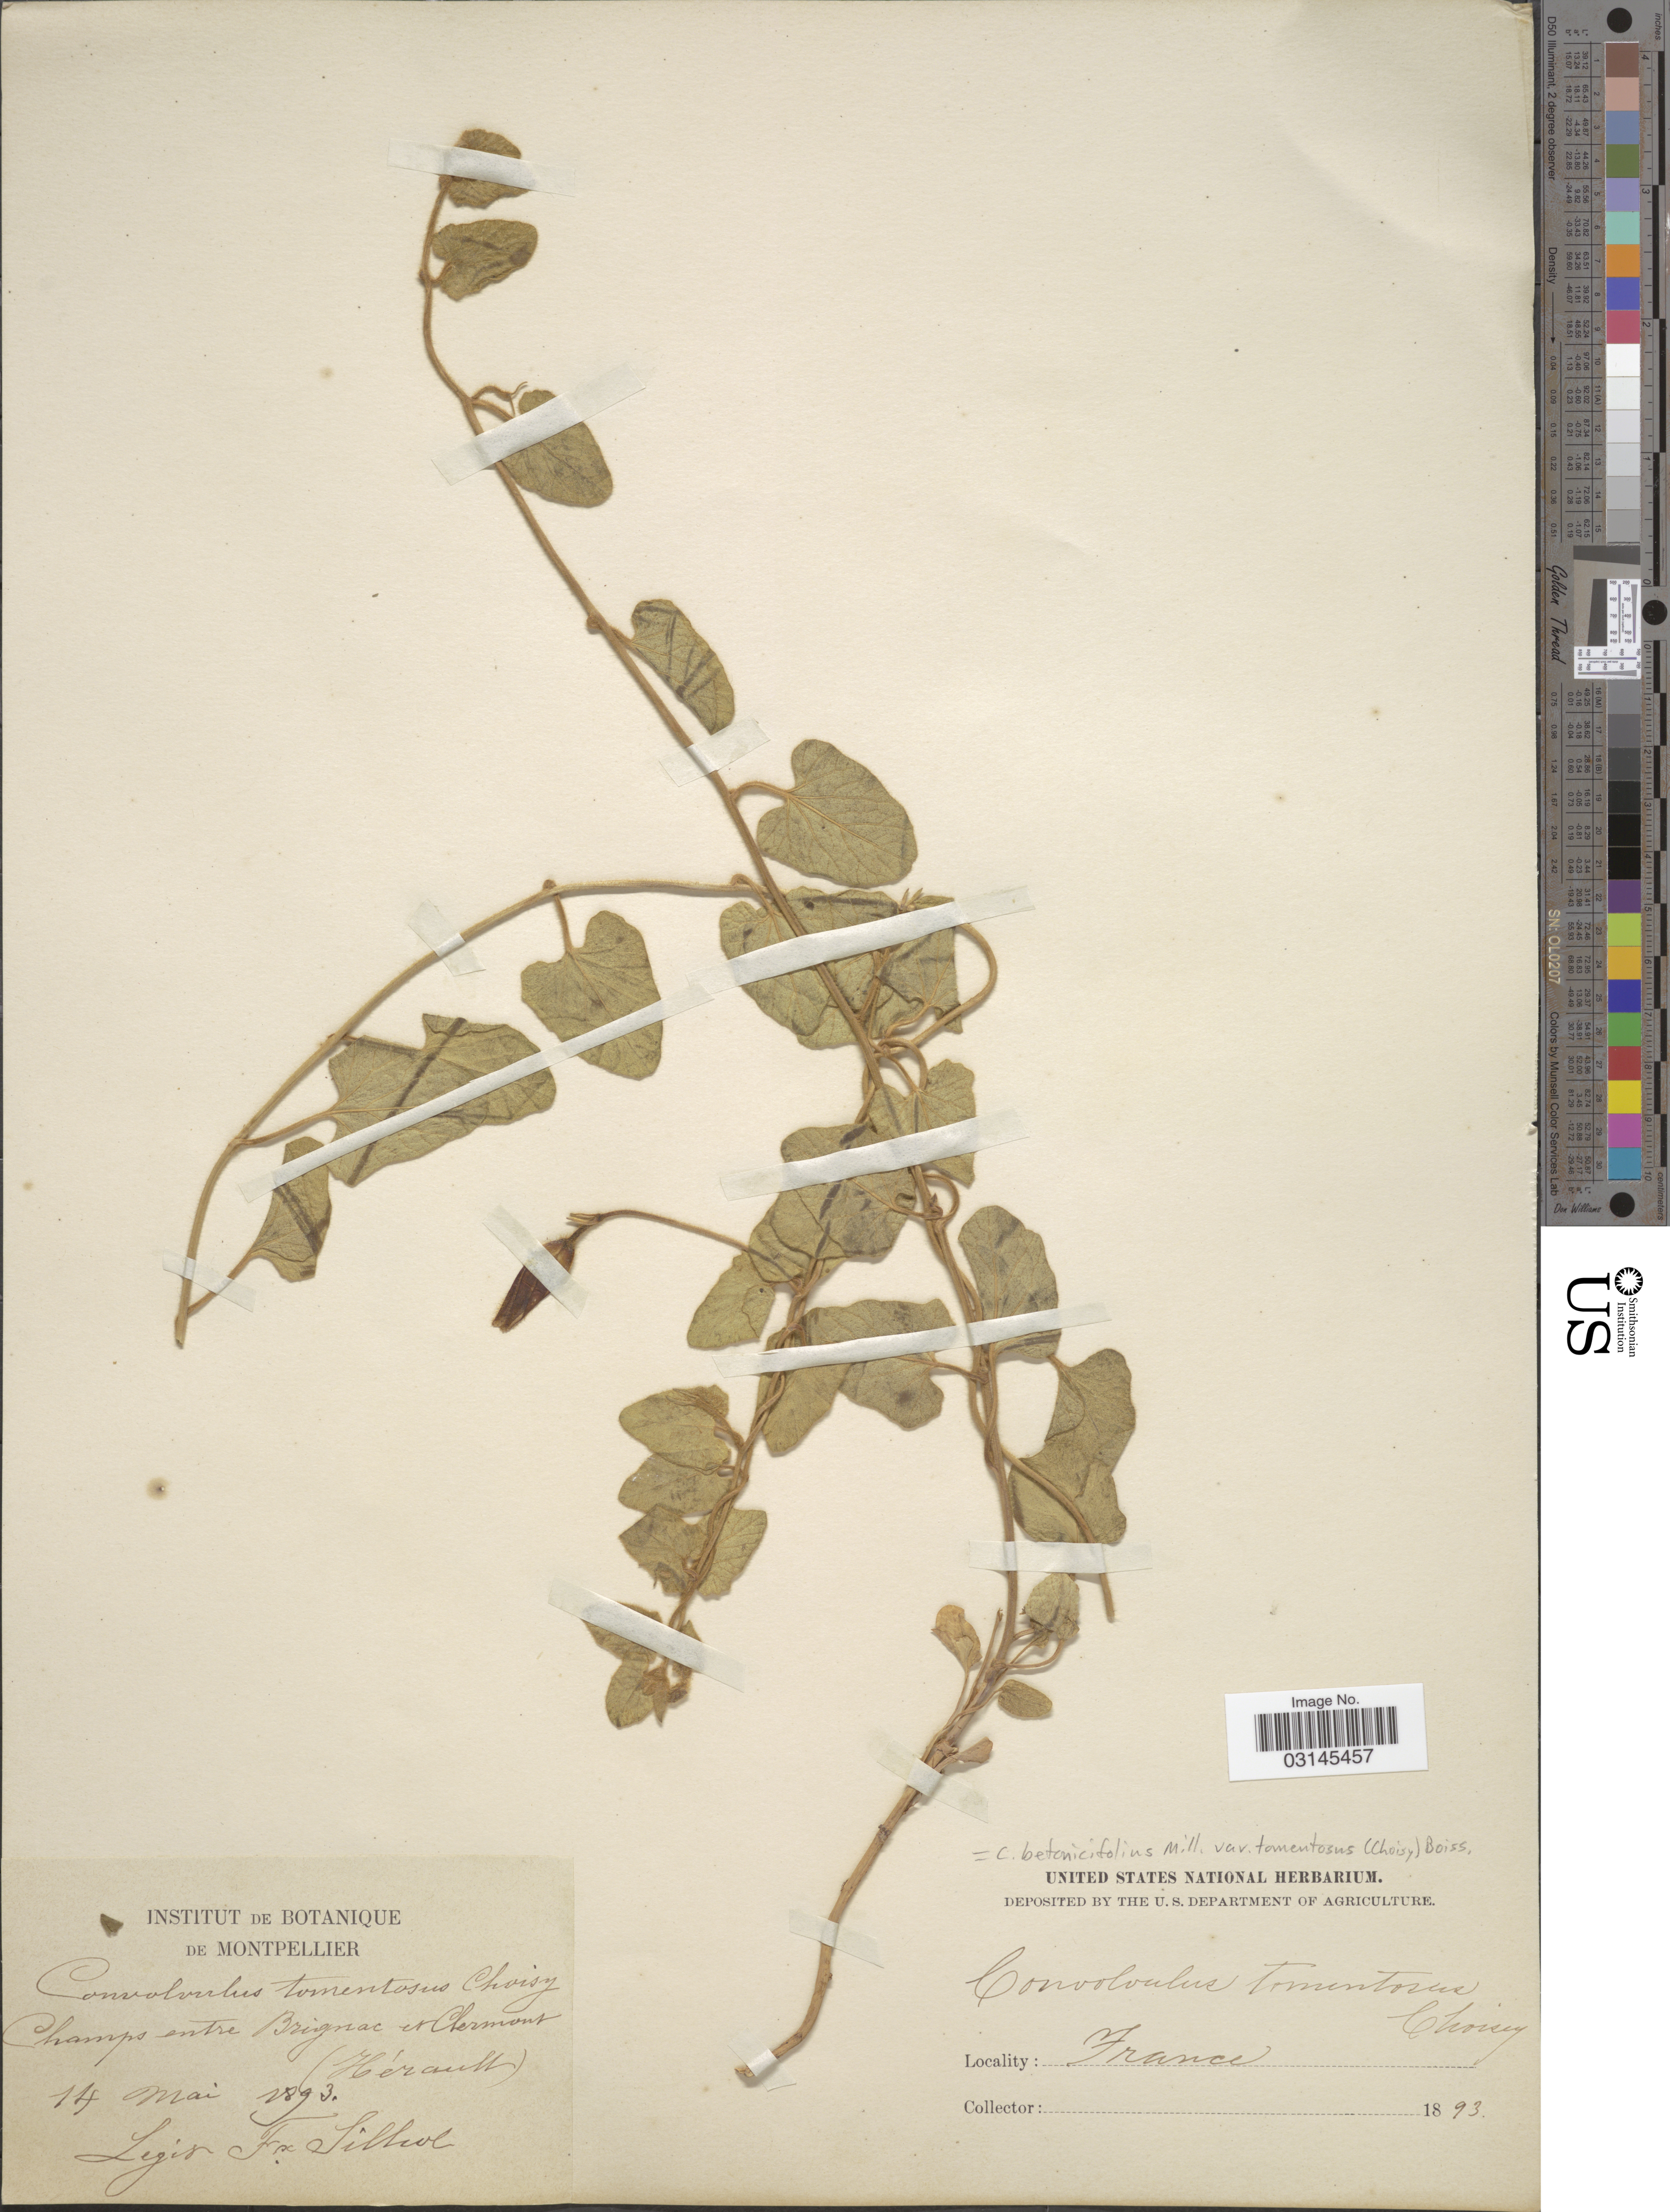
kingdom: Plantae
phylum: Tracheophyta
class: Magnoliopsida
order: Solanales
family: Convolvulaceae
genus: Convolvulus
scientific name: Convolvulus betonicifolius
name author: Mill.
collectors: Silhol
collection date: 1893-05-14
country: France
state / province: Occitanie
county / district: Hérault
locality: Champs entre Brignac et Clermont (Hérault).